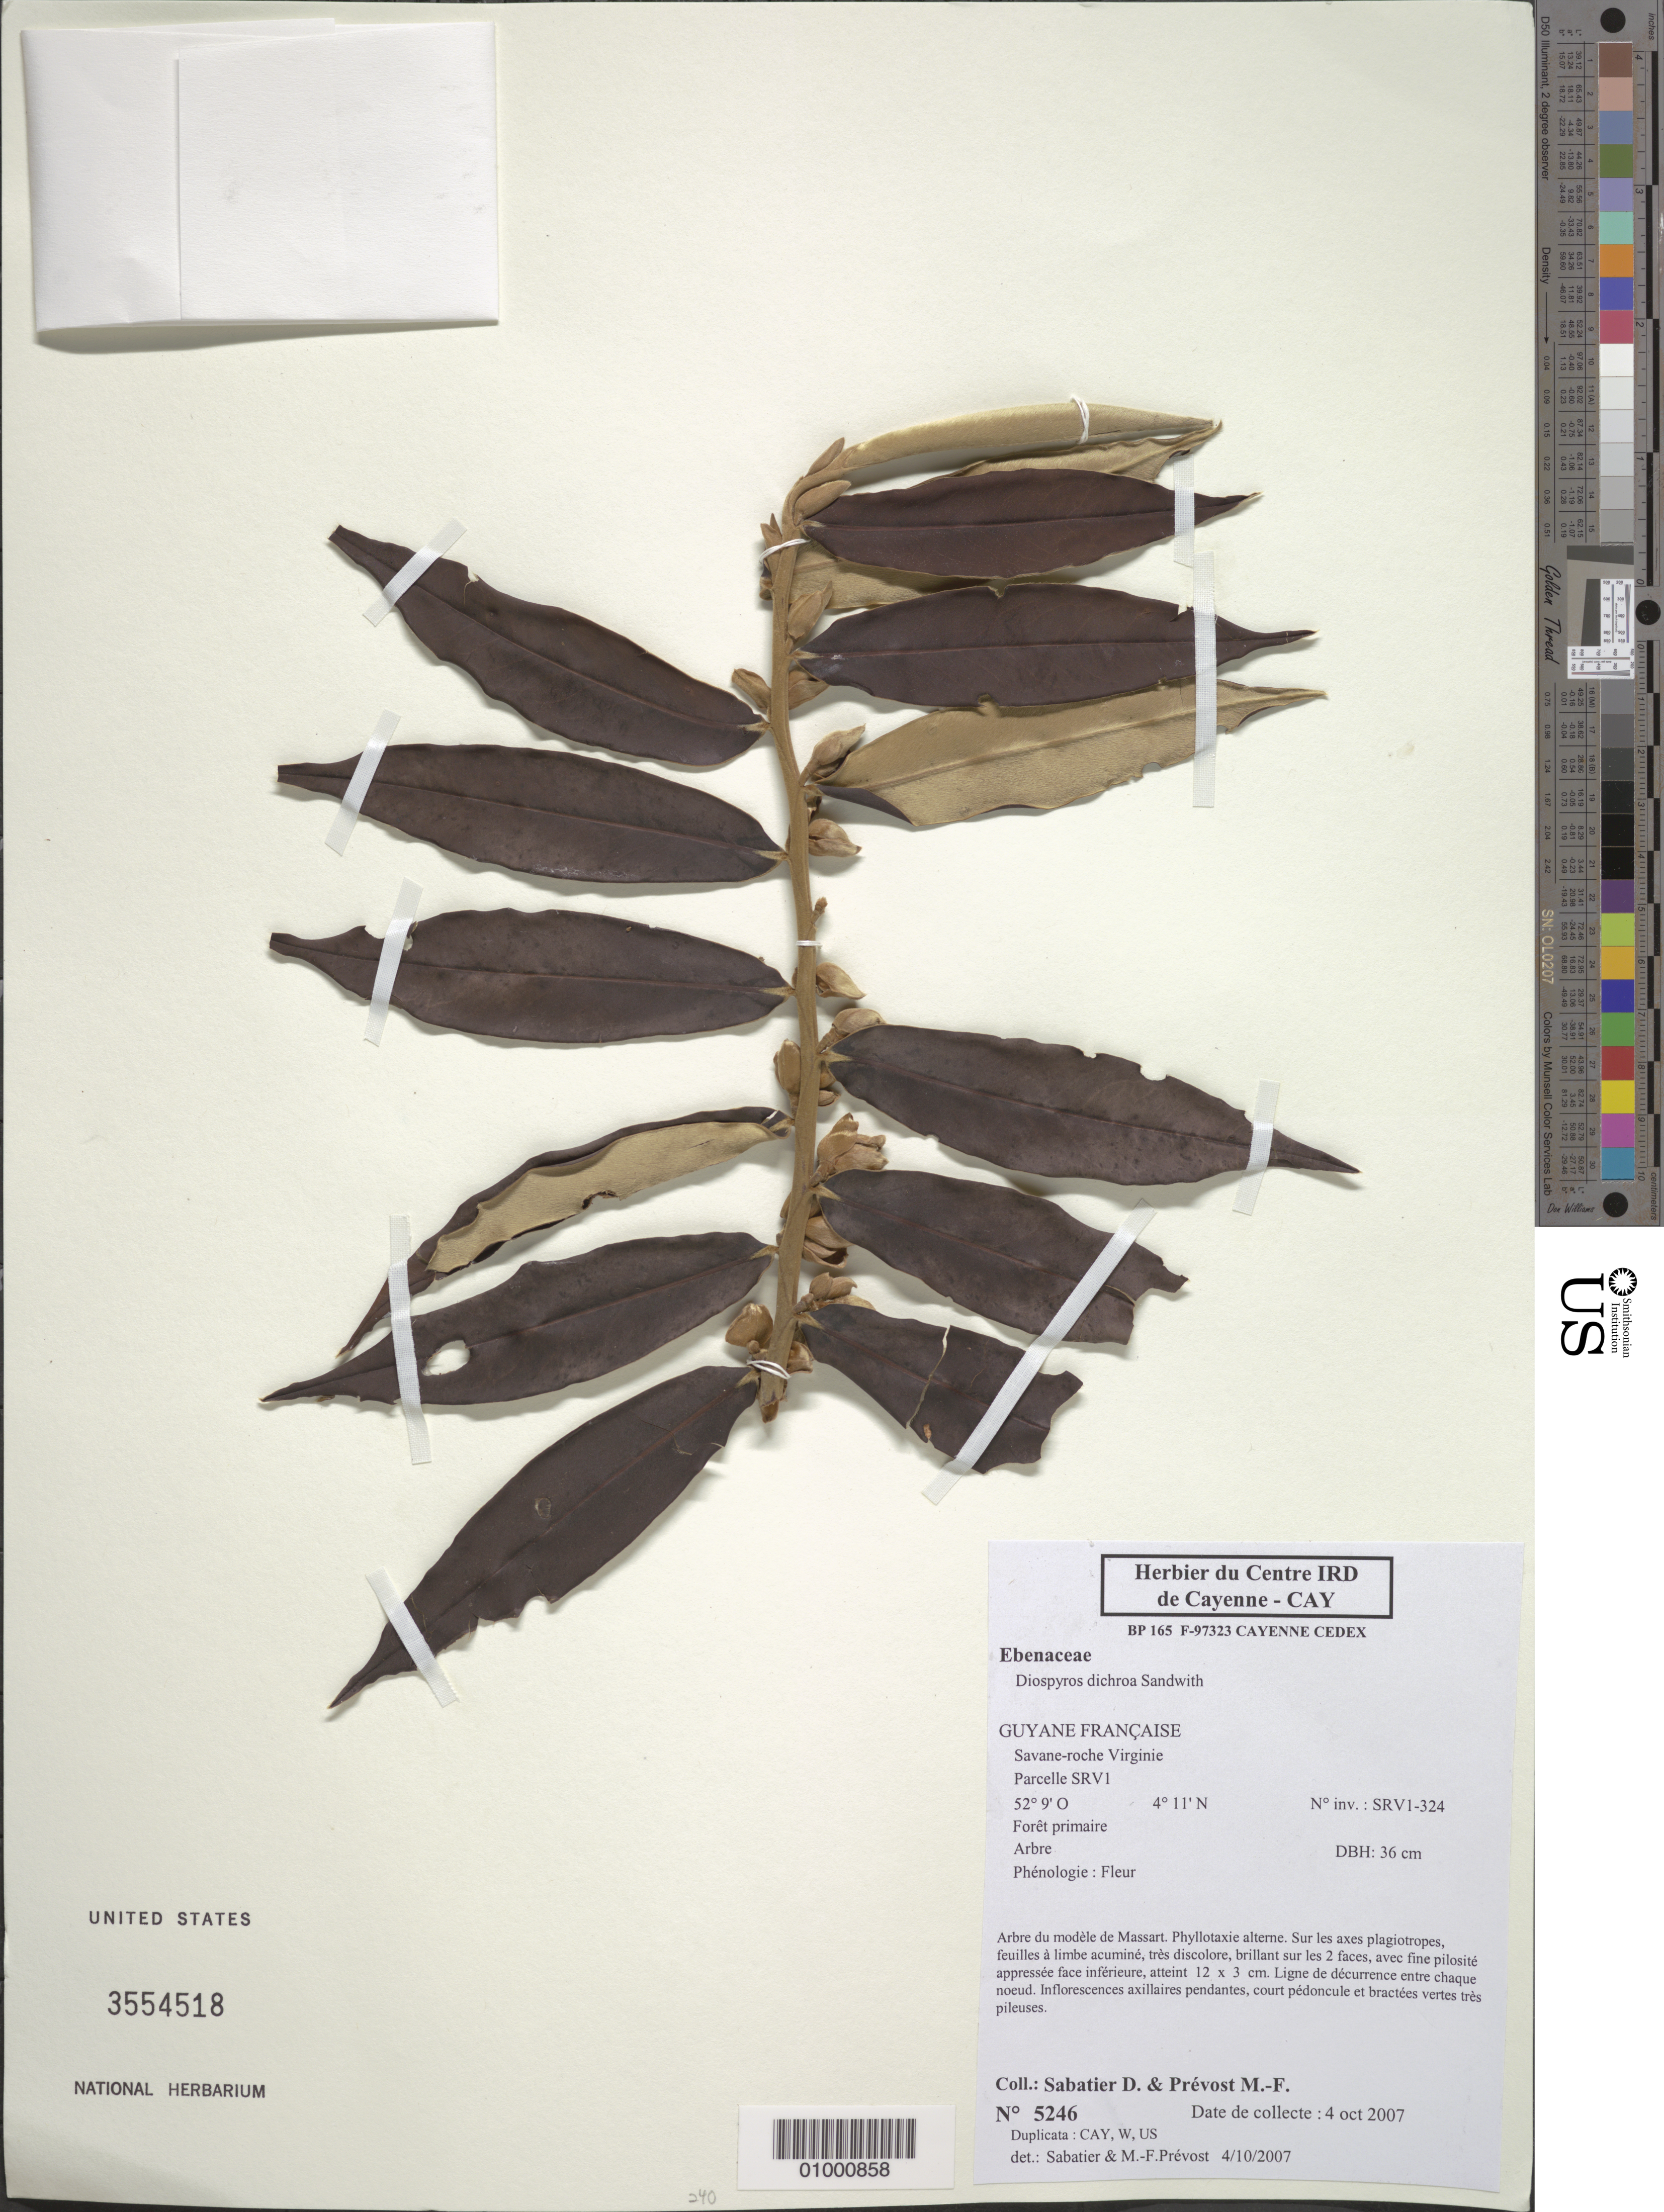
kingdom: Plantae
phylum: Tracheophyta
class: Magnoliopsida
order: Ericales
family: Ebenaceae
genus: Diospyros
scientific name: Diospyros dichroa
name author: Sandwith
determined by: Prévost, M.-F.; Sabatier, D.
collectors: D. Sabatier & M.-F. Prévost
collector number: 5246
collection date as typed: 4-Oct-07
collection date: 2007-10-04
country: French Guiana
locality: Savane-roche Virginie, Parcelle SRV1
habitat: Foret primaire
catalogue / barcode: US 3554518